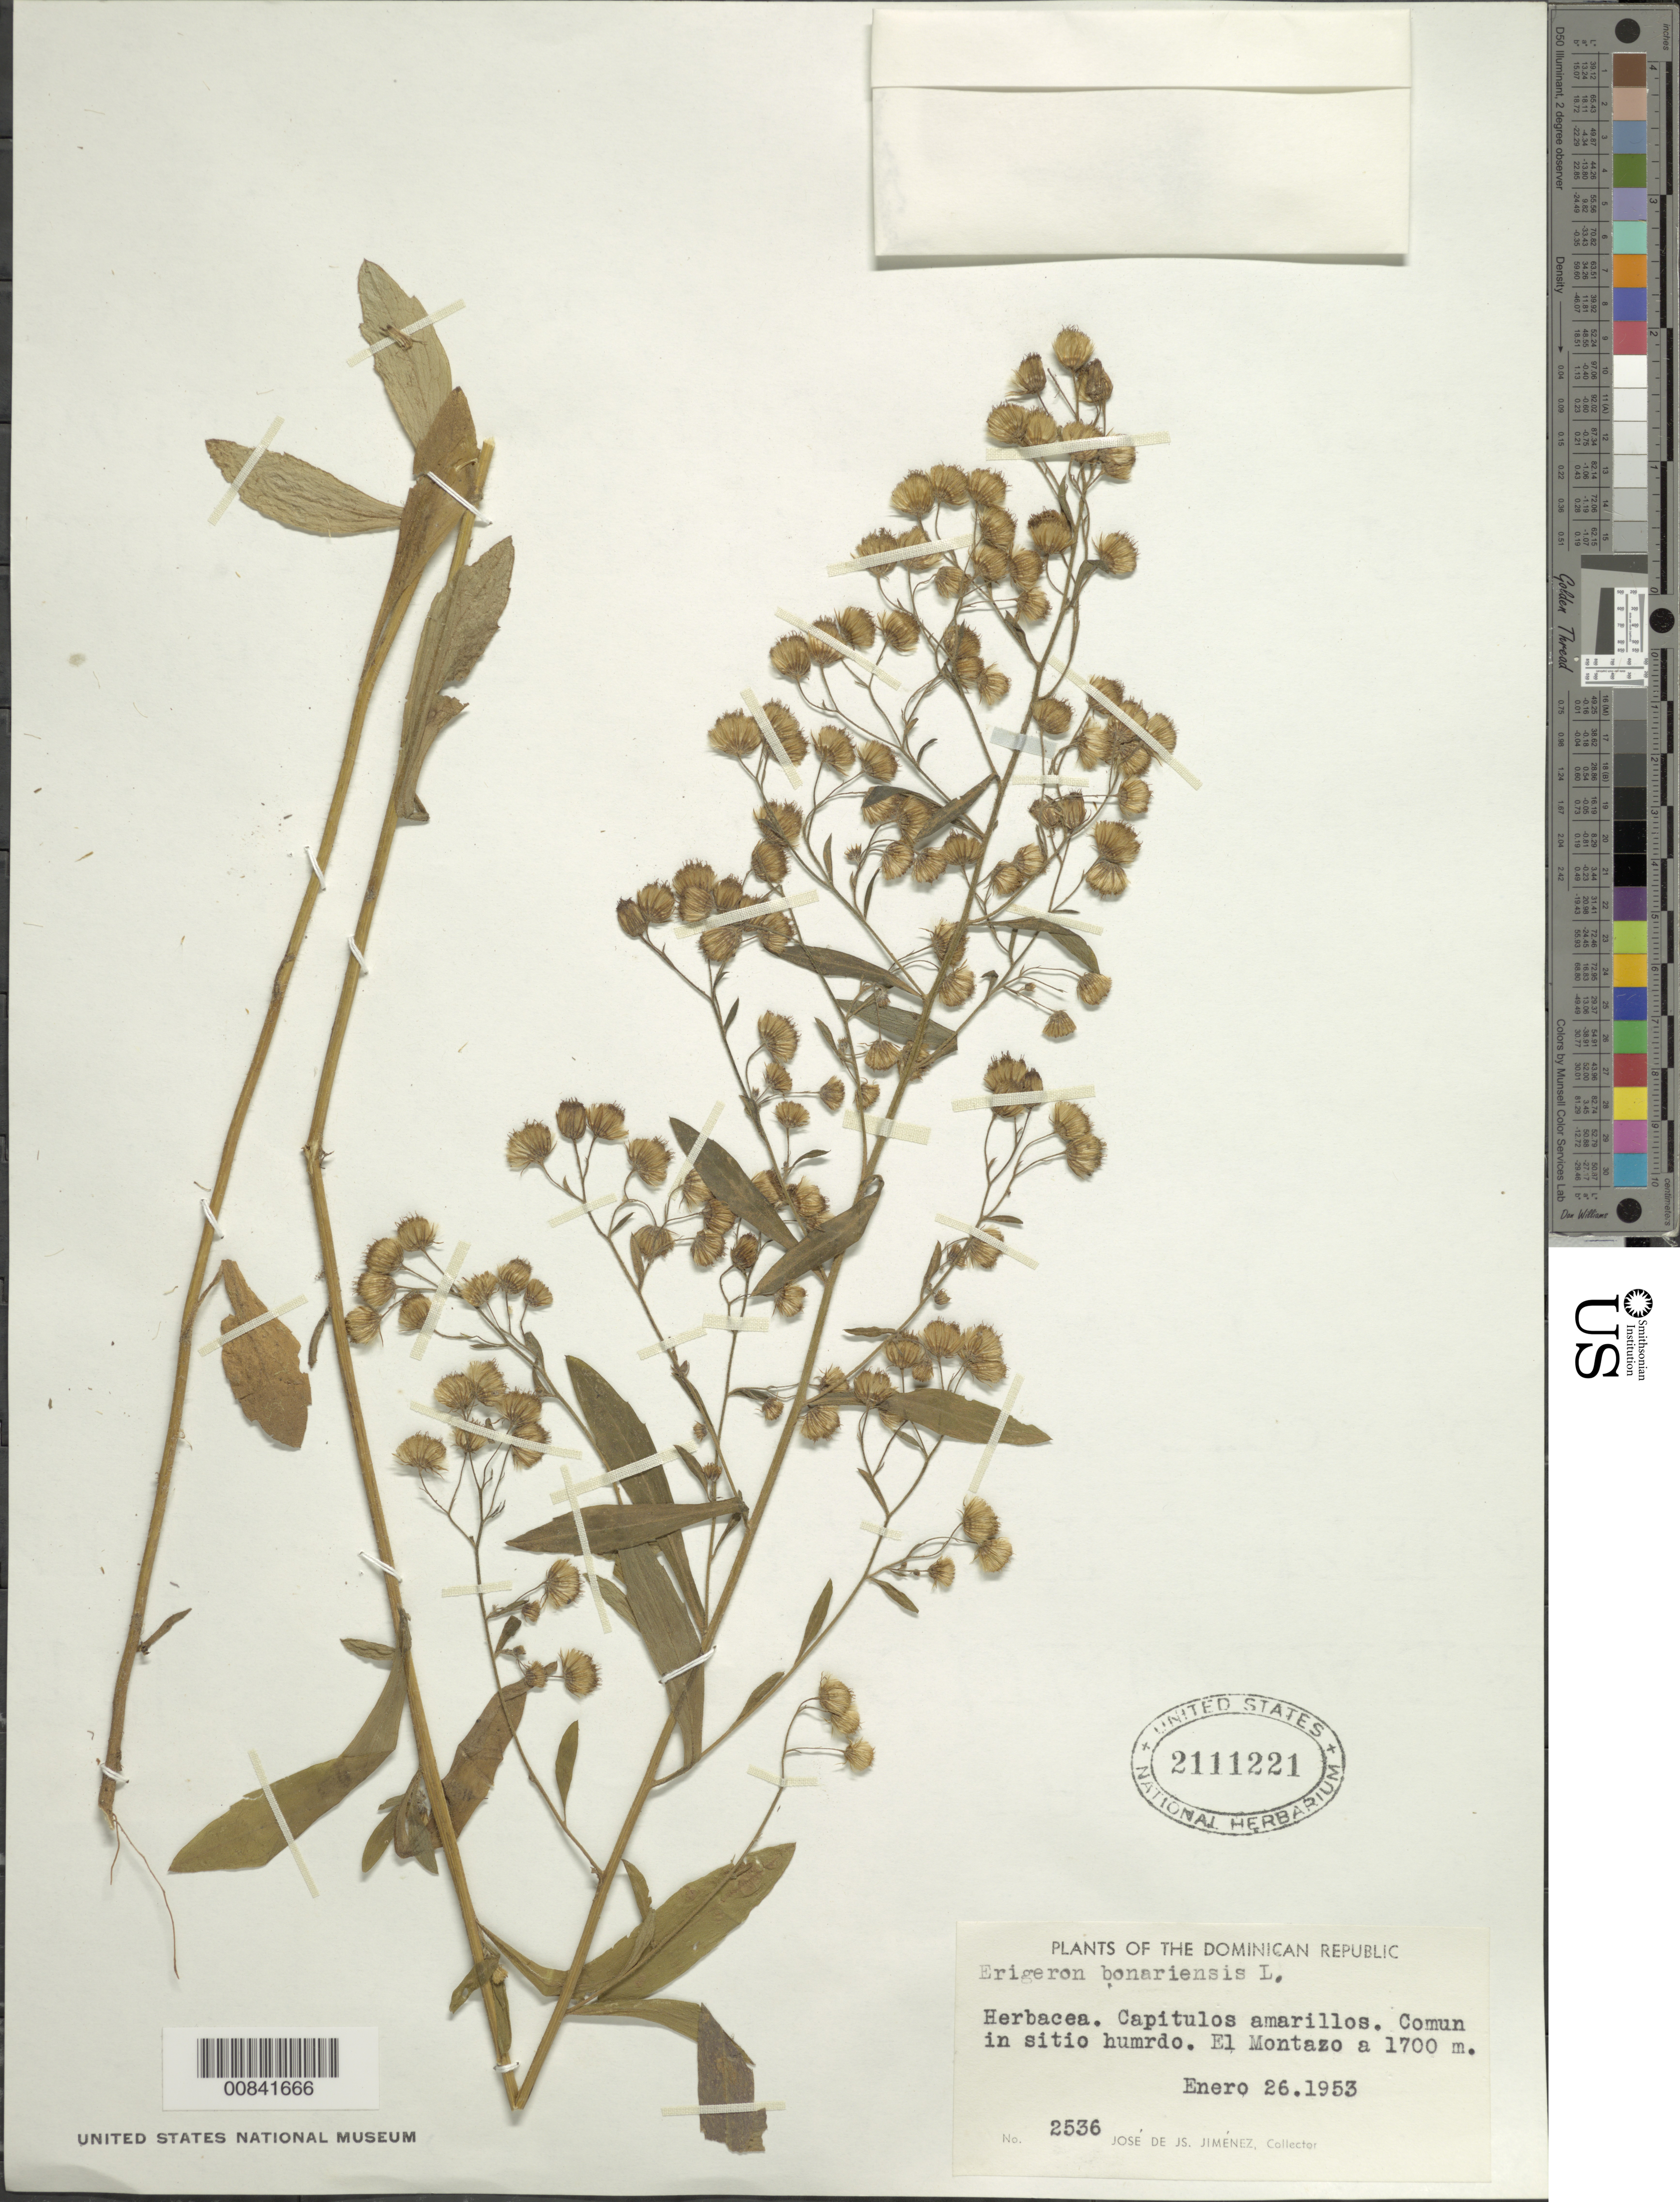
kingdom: Plantae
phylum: Tracheophyta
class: Magnoliopsida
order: Asterales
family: Asteraceae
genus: Conyza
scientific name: Conyza bonariensis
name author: (L.) Cronq.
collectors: J. J. Jiménez Almonte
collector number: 2536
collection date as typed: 26 Jan 1953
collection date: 1953-01-26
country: Dominican Republic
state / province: La Vega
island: Hispaniola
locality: El Montazo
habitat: Sitio humedo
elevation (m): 1700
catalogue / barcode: US 2111221